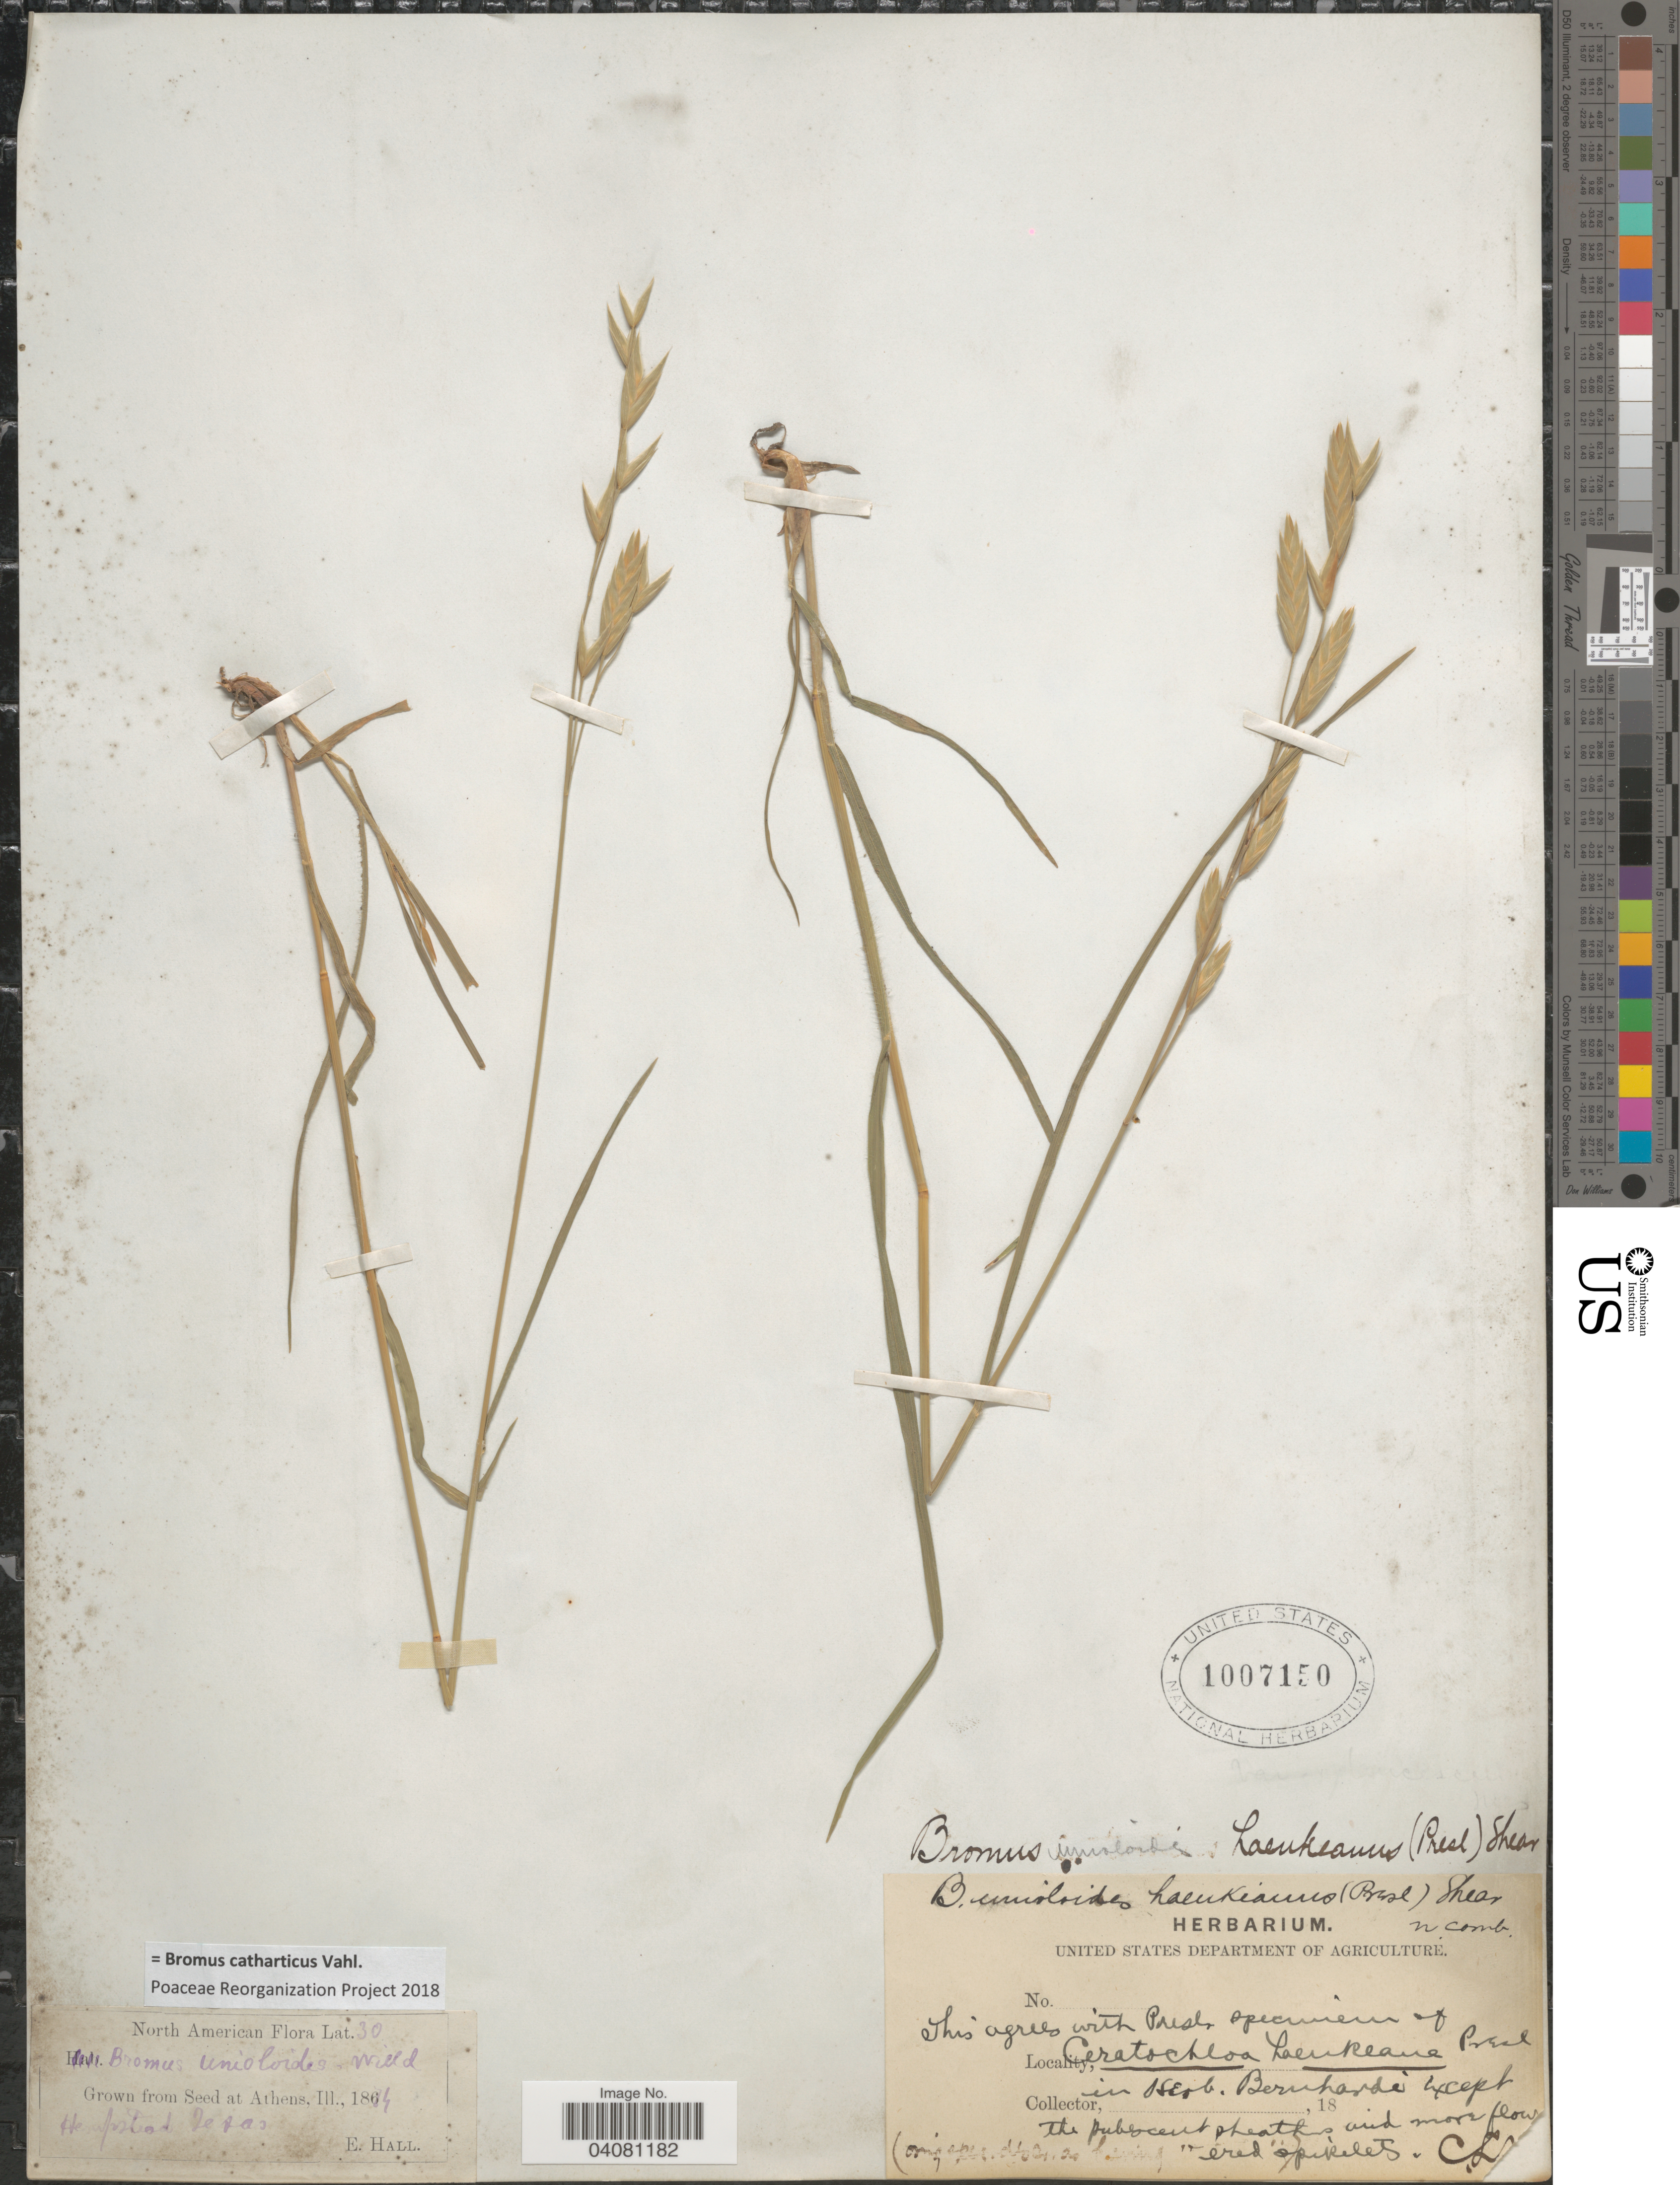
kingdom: Plantae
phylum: Tracheophyta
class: Liliopsida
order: Poales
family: Poaceae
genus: Bromus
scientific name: Bromus catharticus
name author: Vahl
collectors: E. Hall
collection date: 1874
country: United States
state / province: Illinois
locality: Athens.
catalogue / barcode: US 1007150